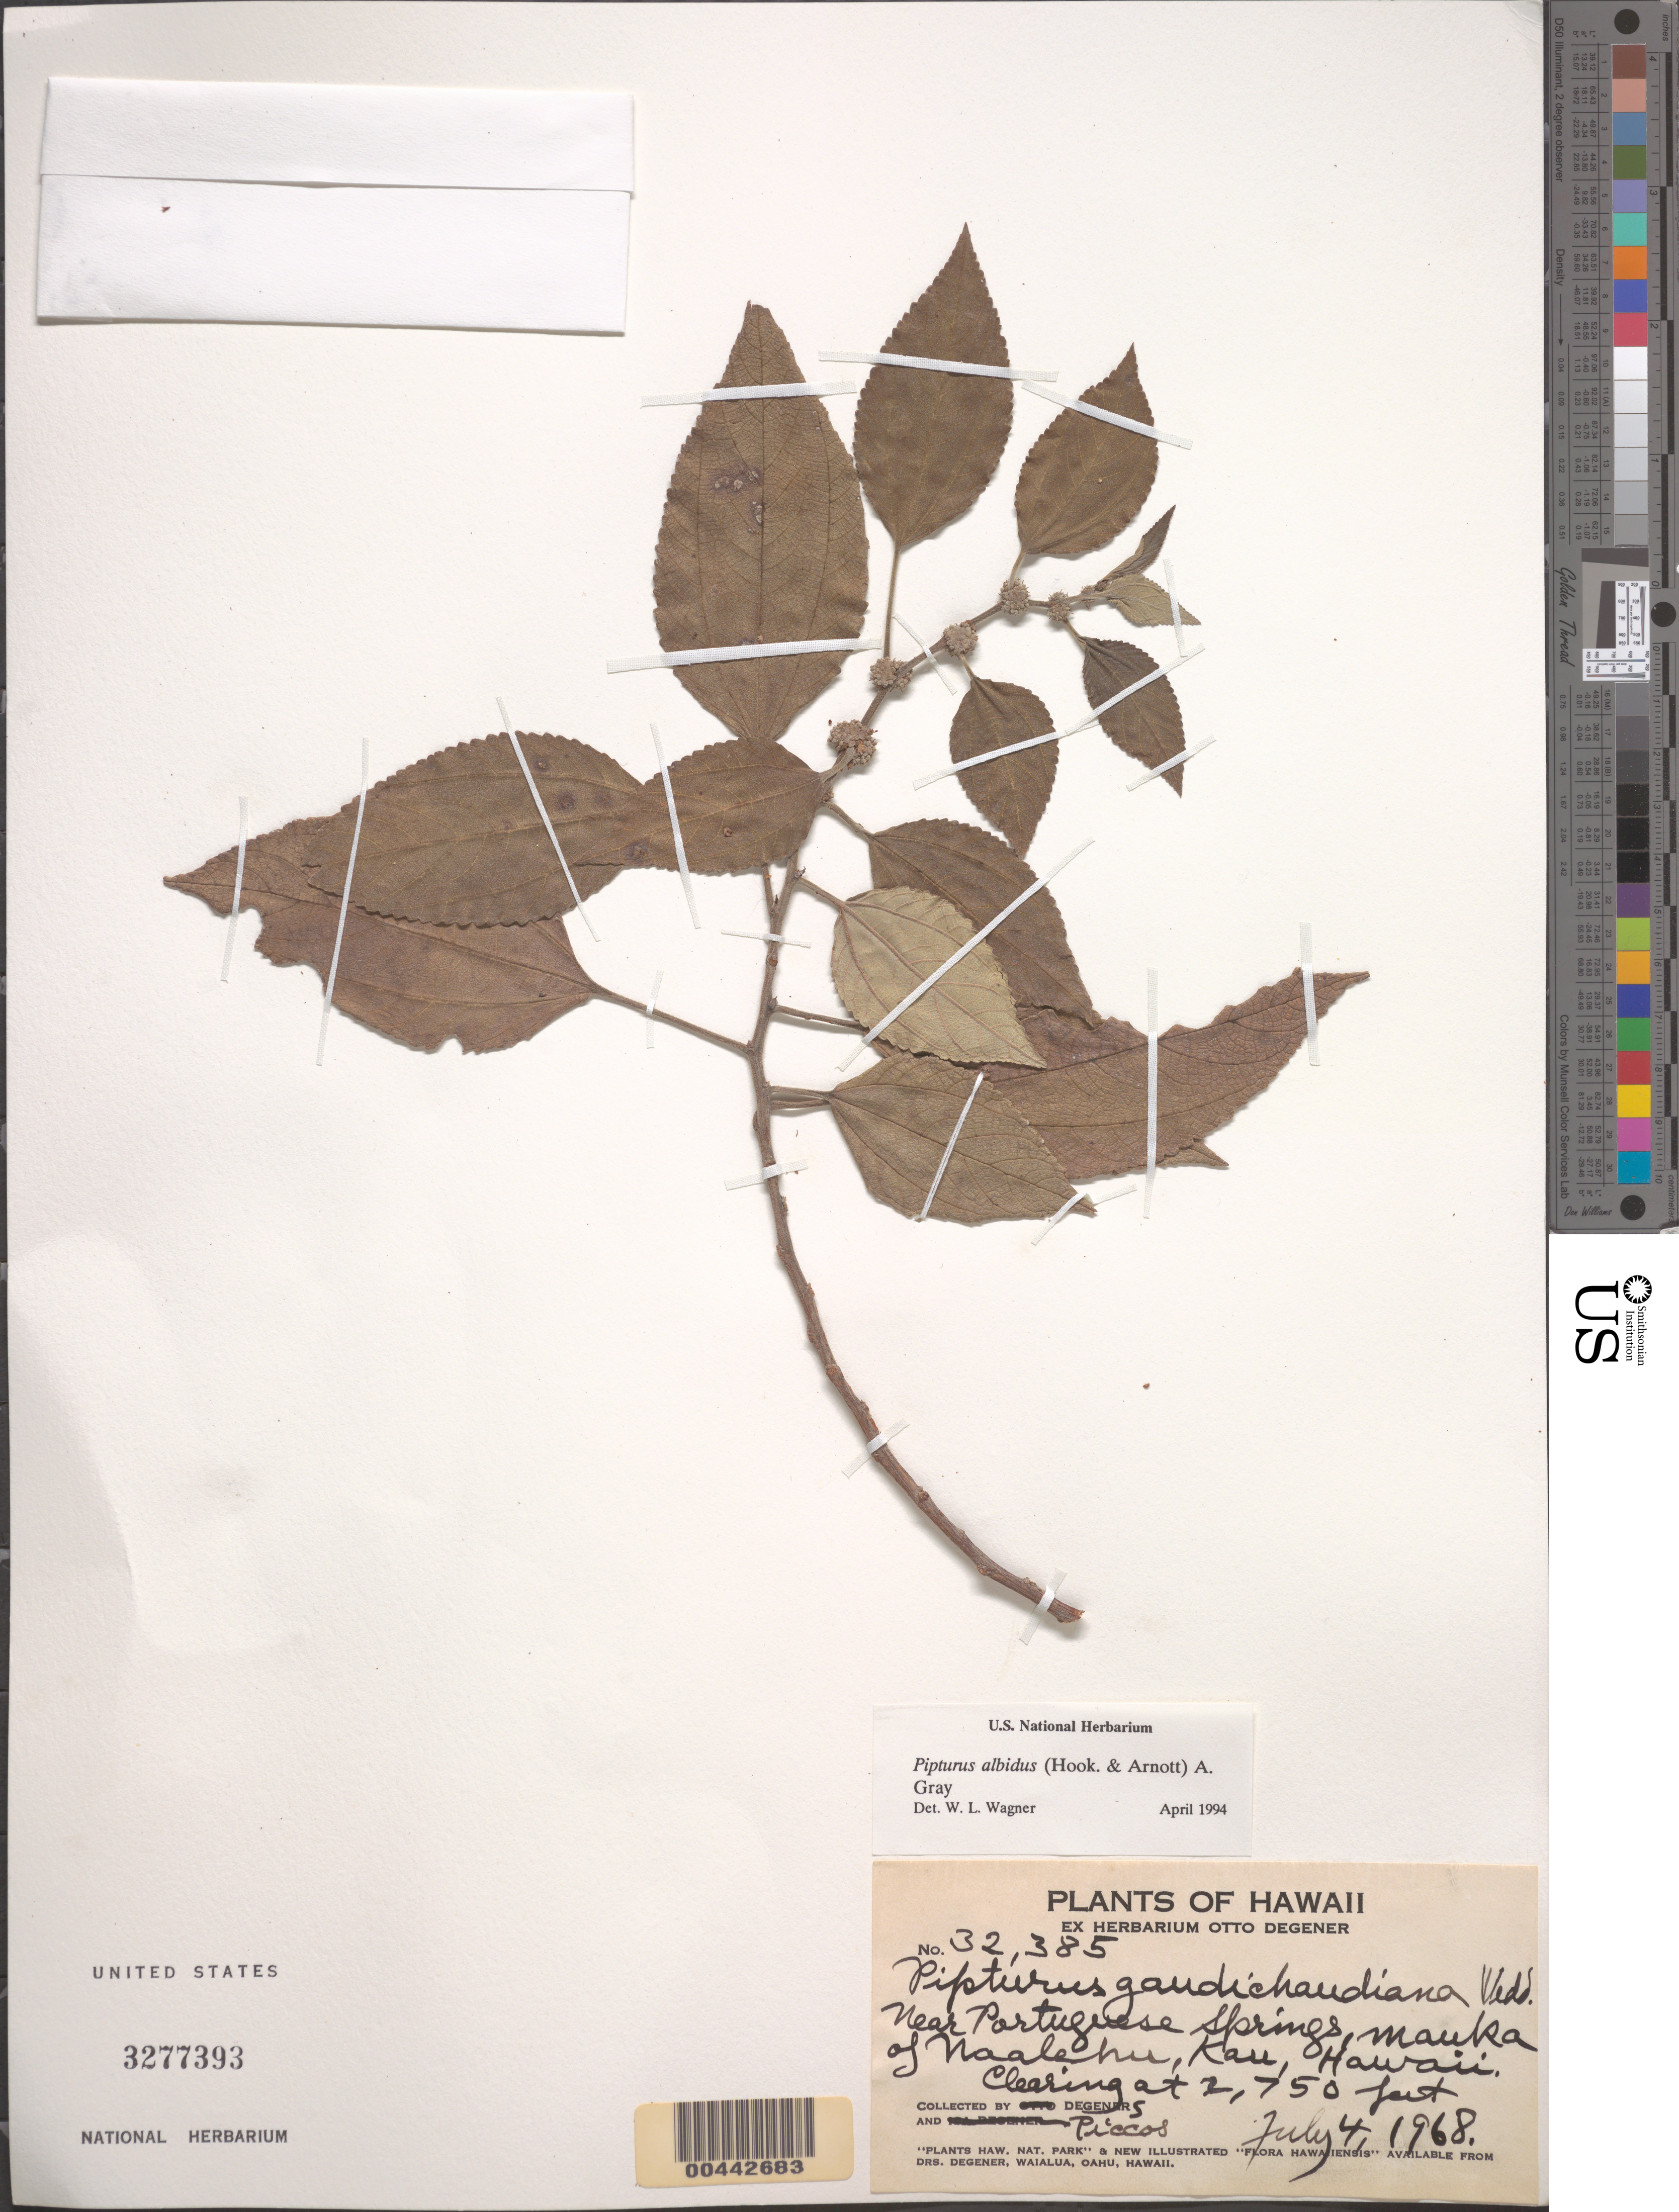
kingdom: Plantae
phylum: Tracheophyta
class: Magnoliopsida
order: Rosales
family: Urticaceae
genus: Pipturus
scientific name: Pipturus albidus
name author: (Hook. & Arn.) A. Gray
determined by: Wagner, W. L., (BOT), Smithsonian Institution - National Museum of Natural History (UNITED STATES)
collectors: O. Degener, O. Degener & Piccos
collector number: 32385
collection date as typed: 4 Jul 1968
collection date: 1968-07-04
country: United States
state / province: Hawaii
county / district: Hawaii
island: Hawaii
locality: Near Portuguese Springs, mauka of Naalehu, Kau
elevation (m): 838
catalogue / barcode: US 3277393